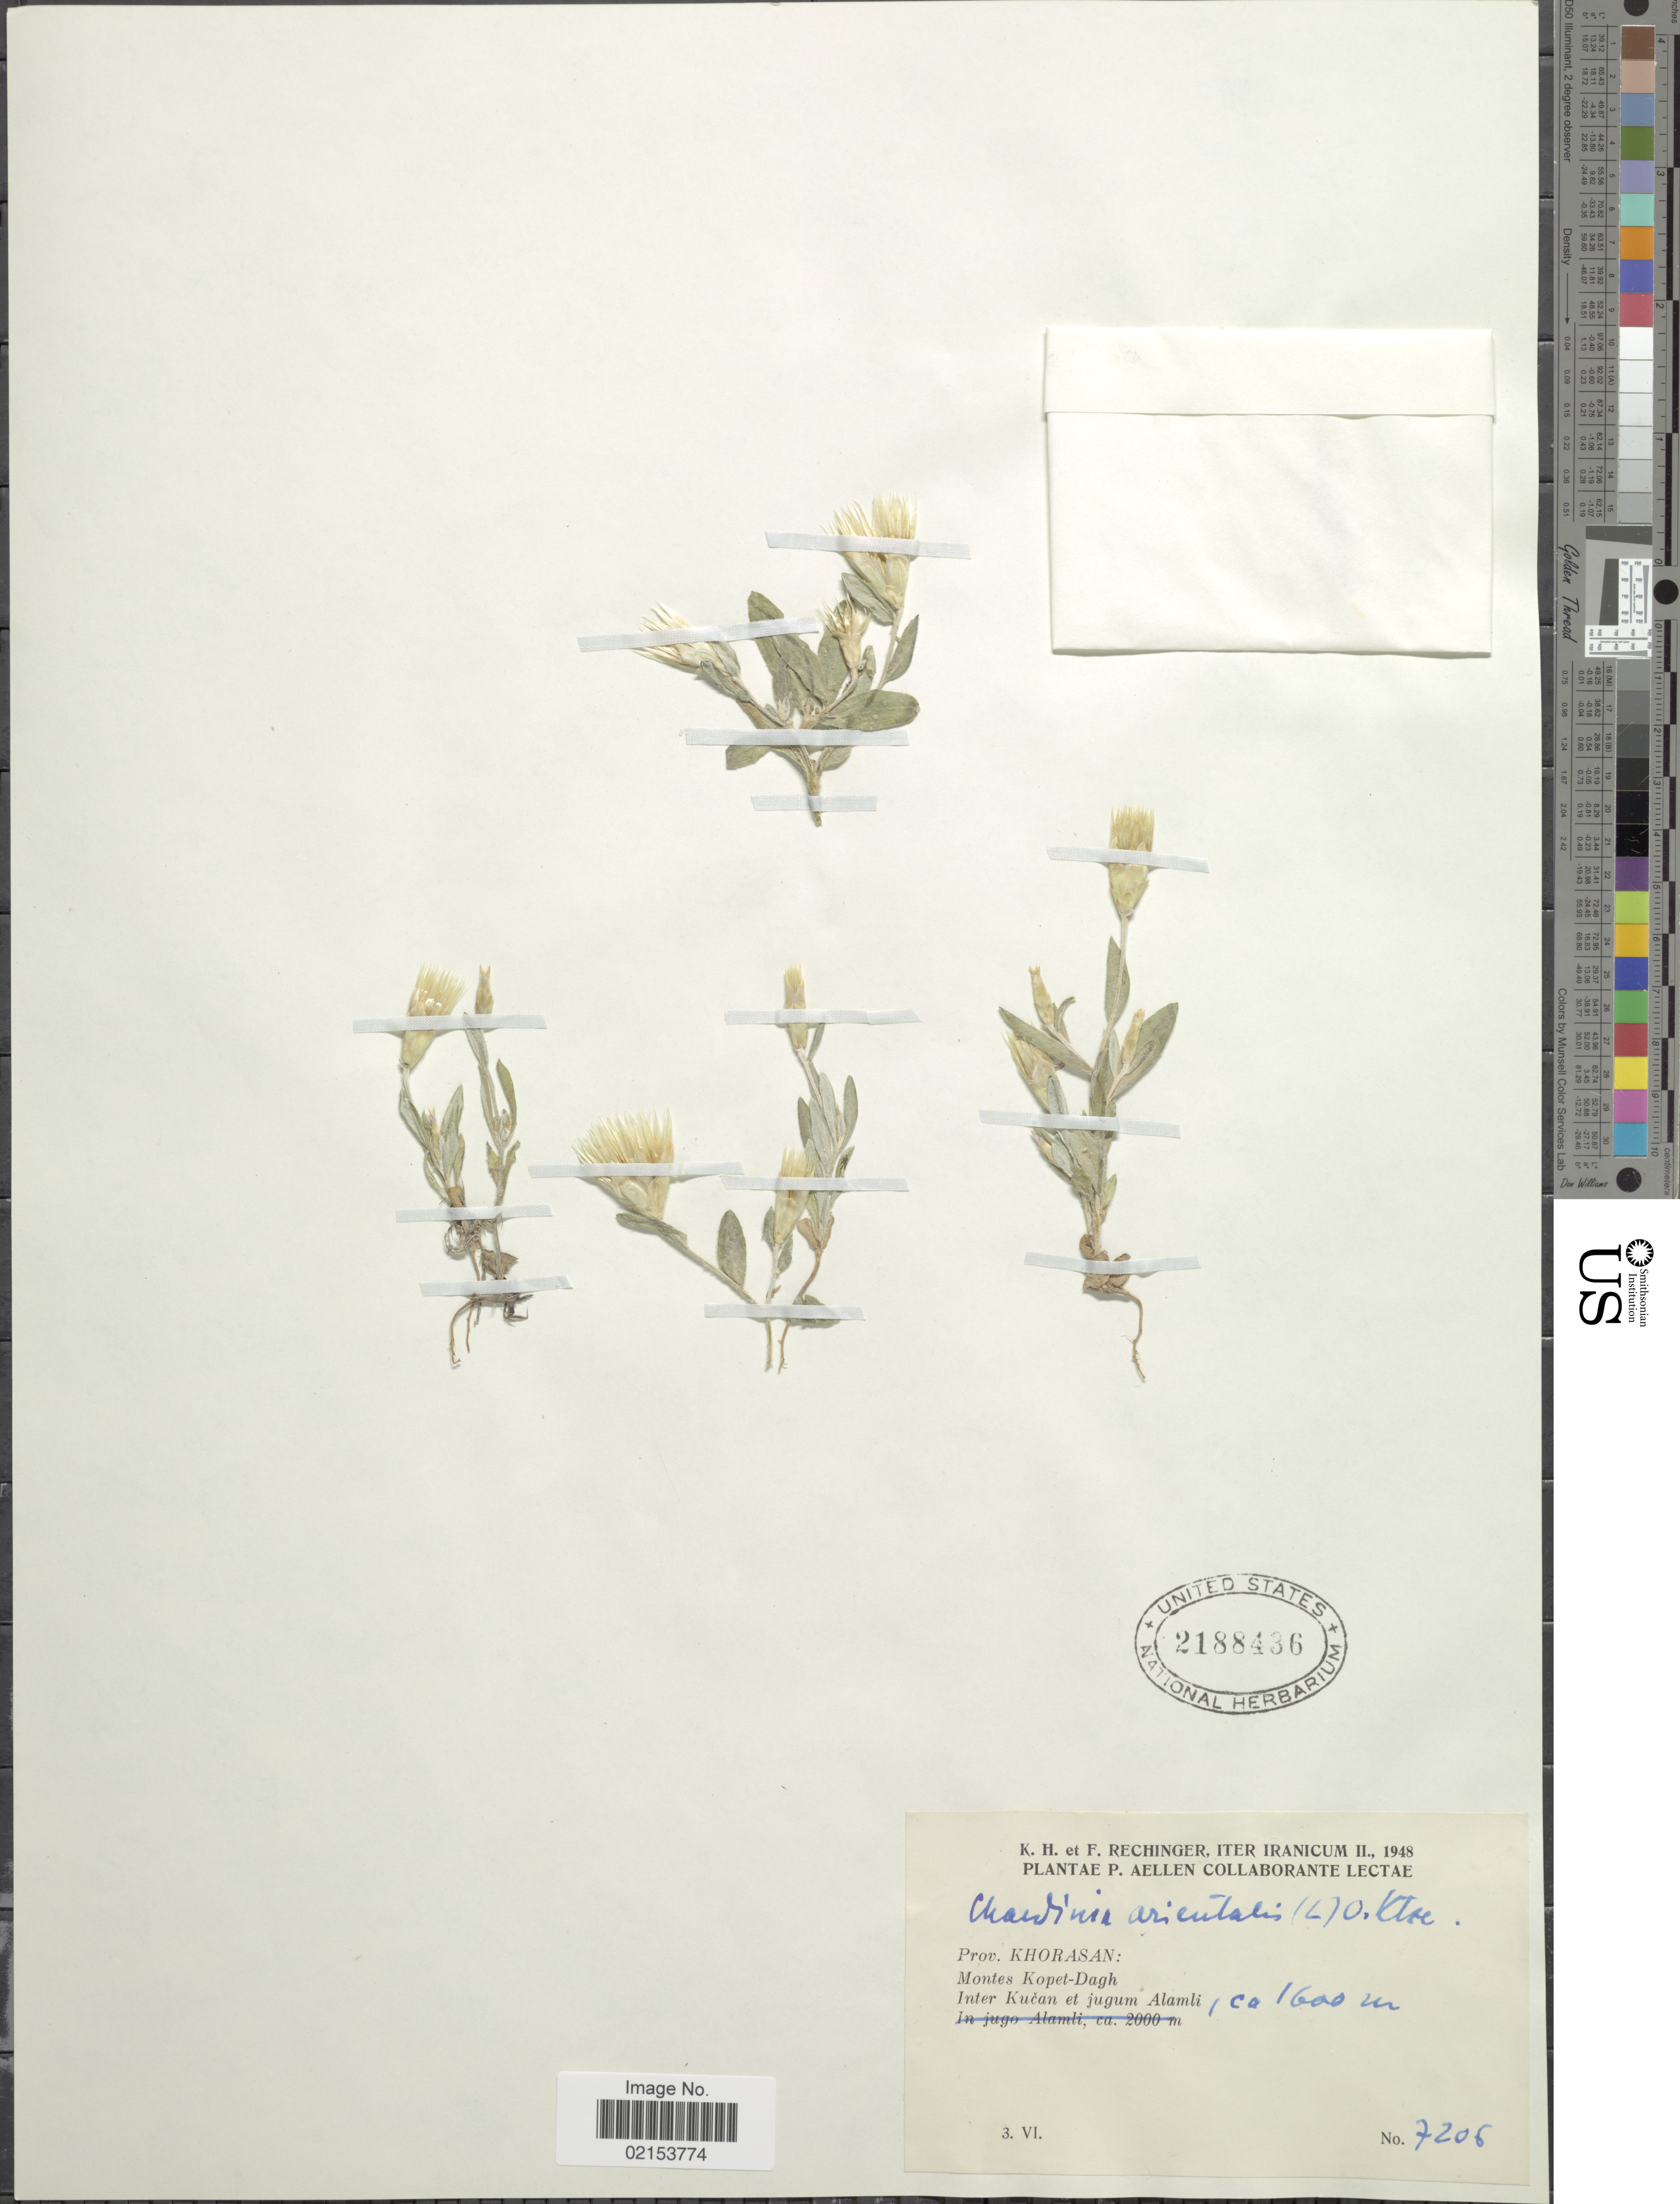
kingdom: Plantae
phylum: Tracheophyta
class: Magnoliopsida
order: Asterales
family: Asteraceae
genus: Chardinia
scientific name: Chardinia orientalis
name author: (L.) Kuntze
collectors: K. H. Rechinger & F. Rechinger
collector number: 7206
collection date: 1948-06-03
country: Iran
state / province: Khorasan [obsolete]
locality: Montes Kopet-Dagh. Inter Kucan et jugum Alami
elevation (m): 1600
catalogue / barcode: US 2188436